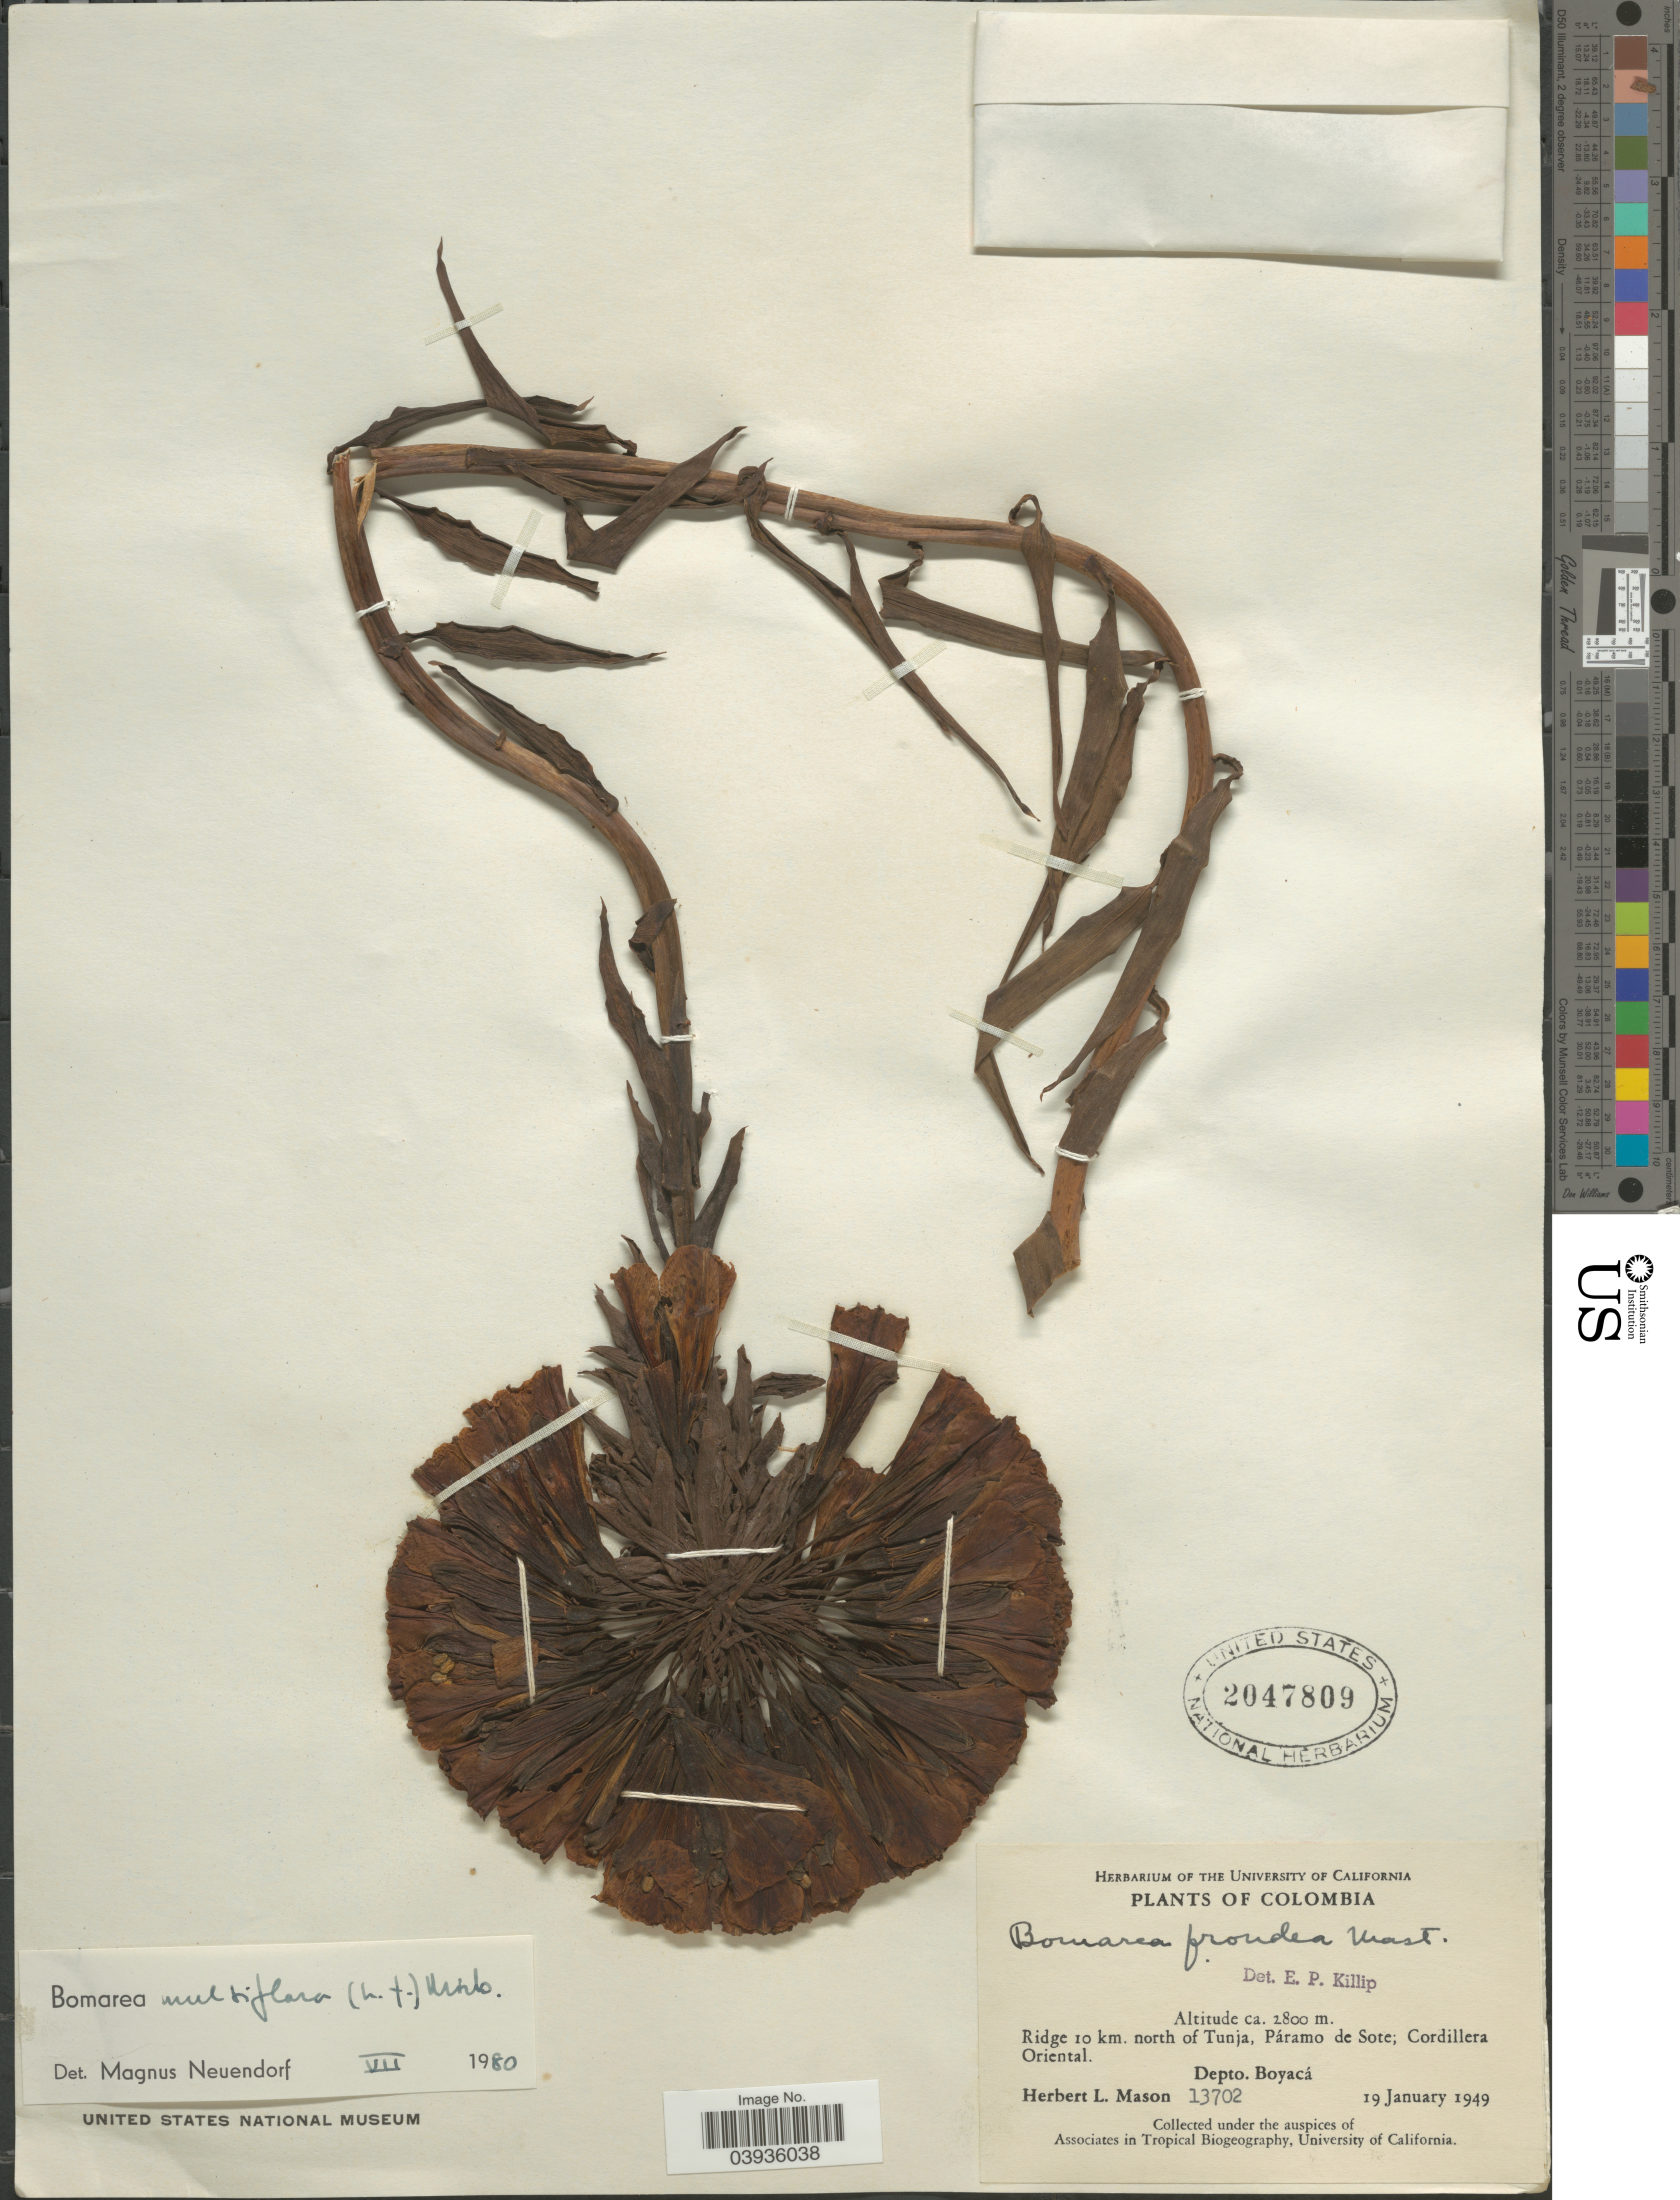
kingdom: Plantae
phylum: Tracheophyta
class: Liliopsida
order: Liliales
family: Alstroemeriaceae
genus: Bomarea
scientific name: Bomarea multiflora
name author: (L. f.) Mirb.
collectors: H. L. Mason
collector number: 13702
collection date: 1949-01-19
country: Colombia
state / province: Boyacá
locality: Ridge 10 km. north of Tunja, Páramo de Sote; Cordillera Oriental. Depto. Boyacá.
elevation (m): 2800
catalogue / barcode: US 2047809